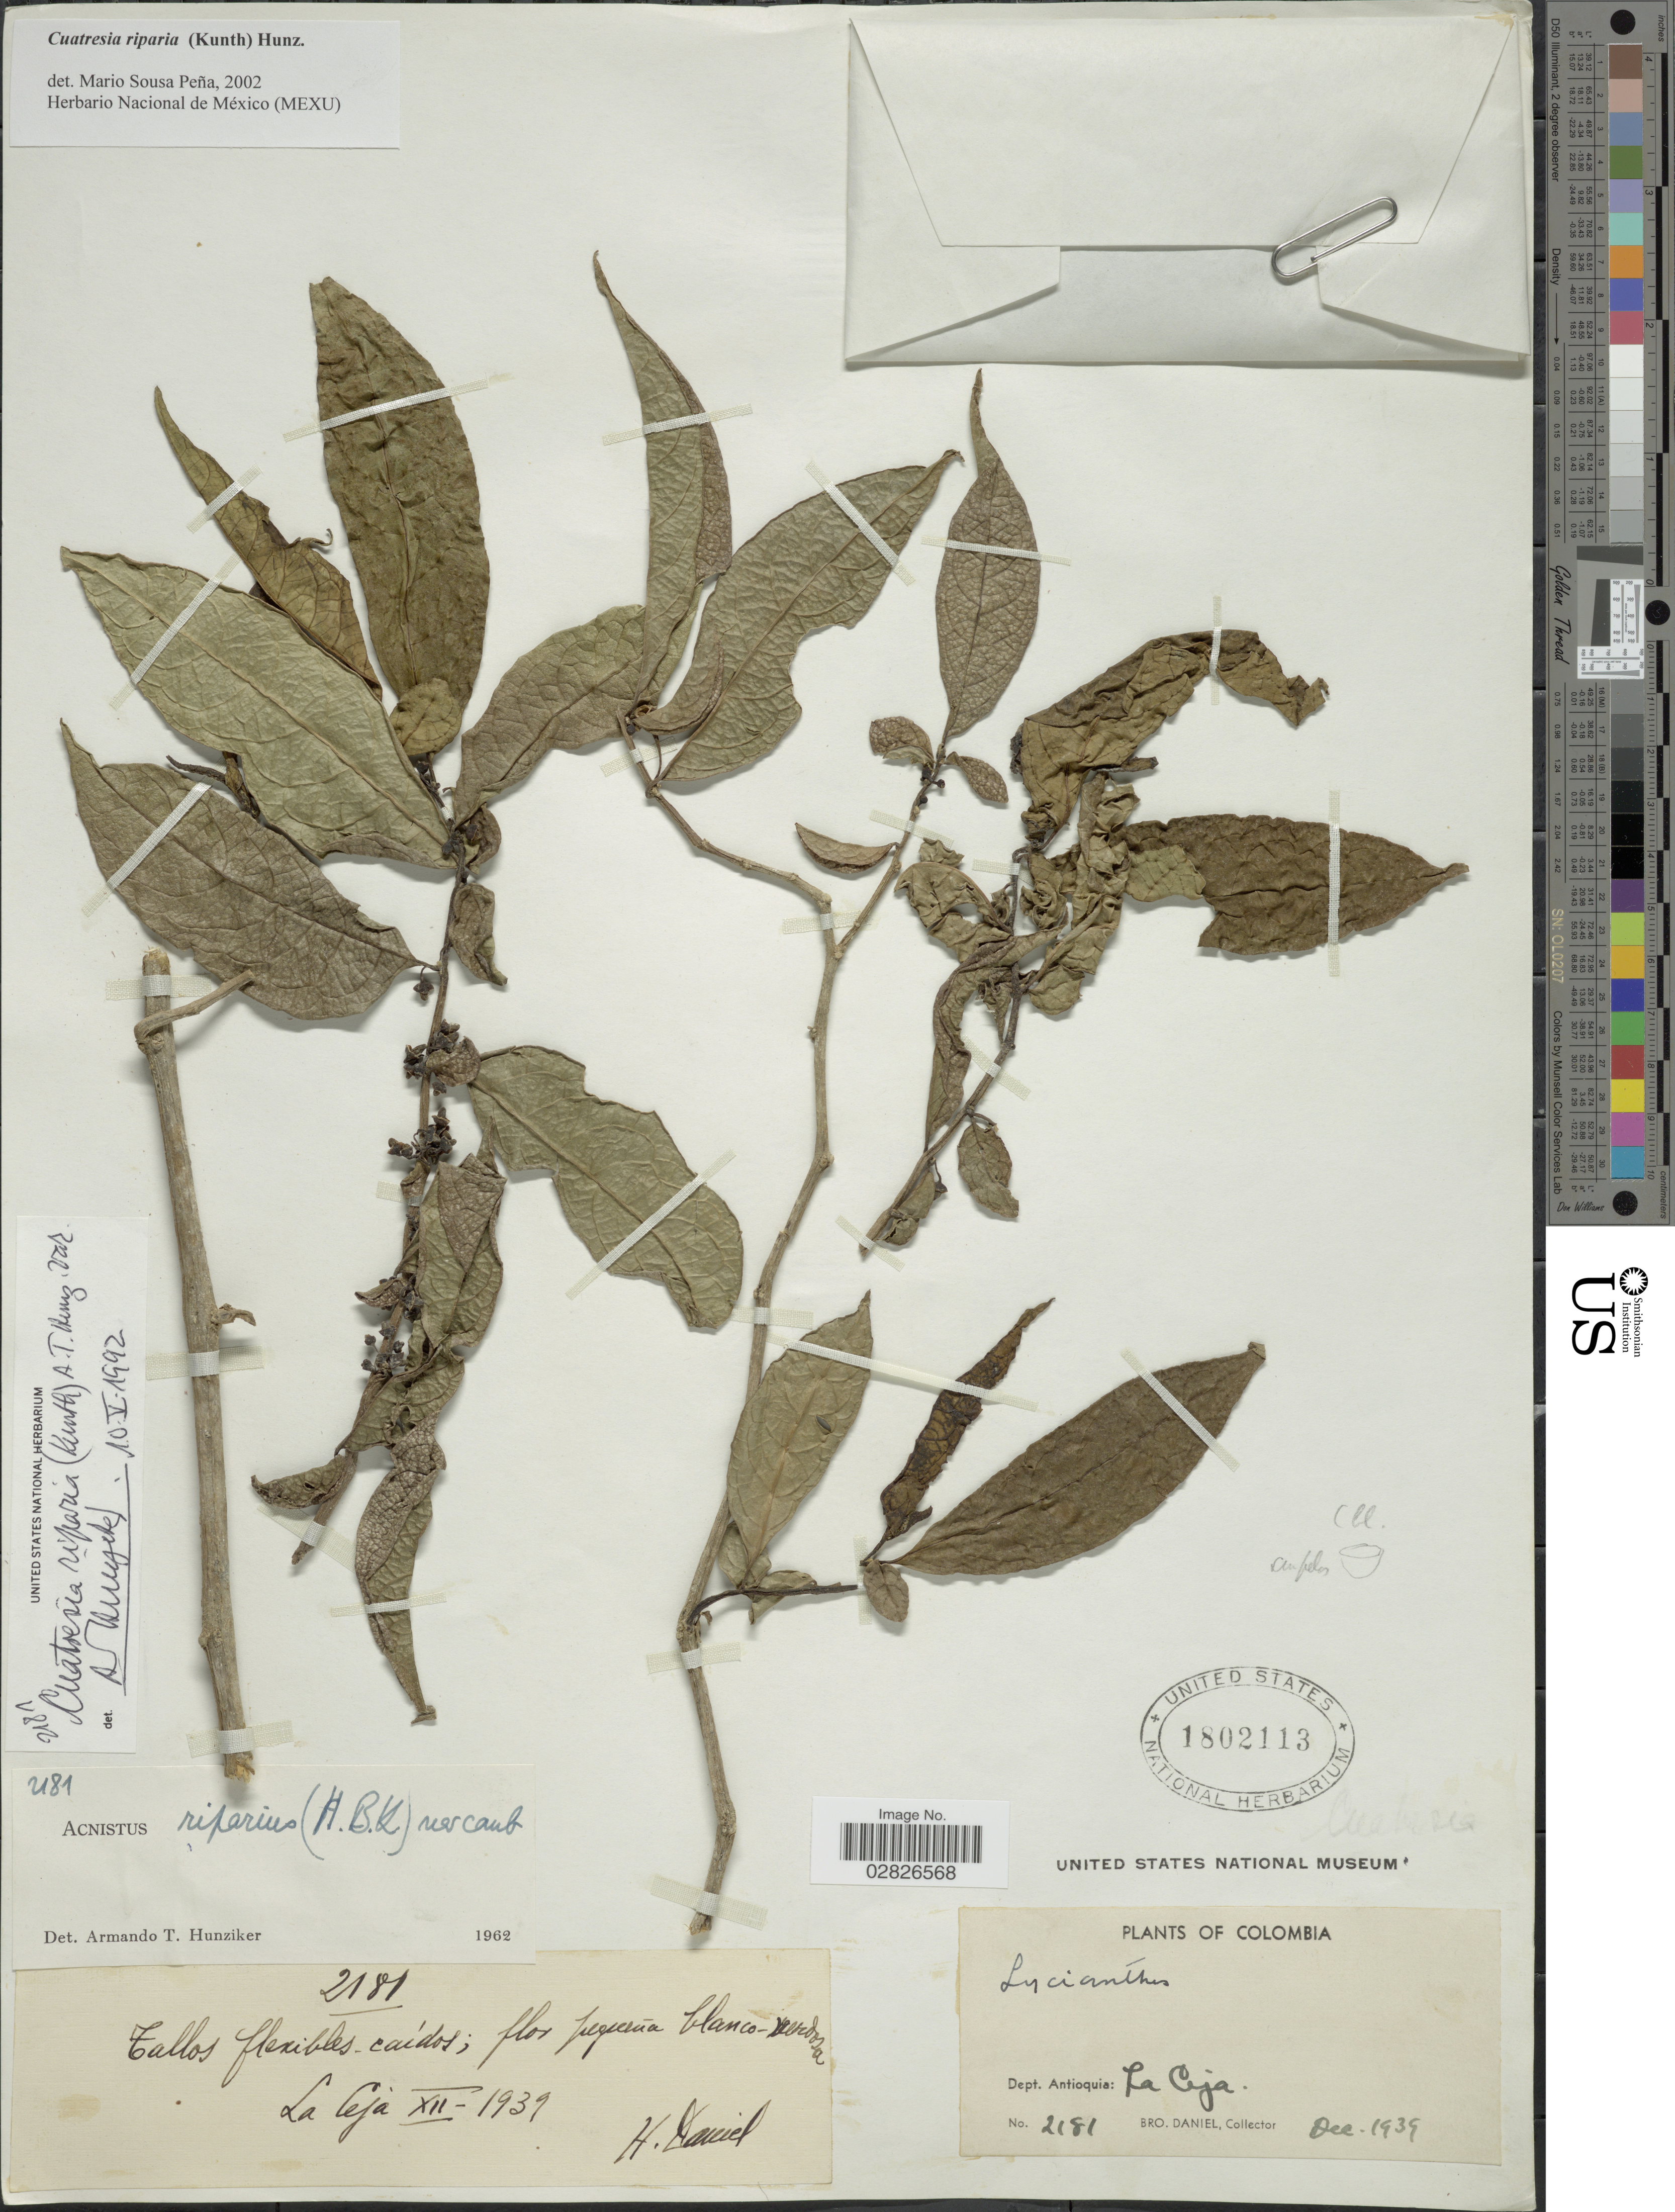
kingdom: Plantae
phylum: Tracheophyta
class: Magnoliopsida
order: Solanales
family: Solanaceae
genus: Cuatresia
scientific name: Cuatresia riparia var. riparia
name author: (Kunth) Hunz.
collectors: Bro. Daniel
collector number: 2181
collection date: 1939-12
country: Colombia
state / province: Antioquia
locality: Dept. Antioquia, La Ceja.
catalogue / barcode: US 1802113